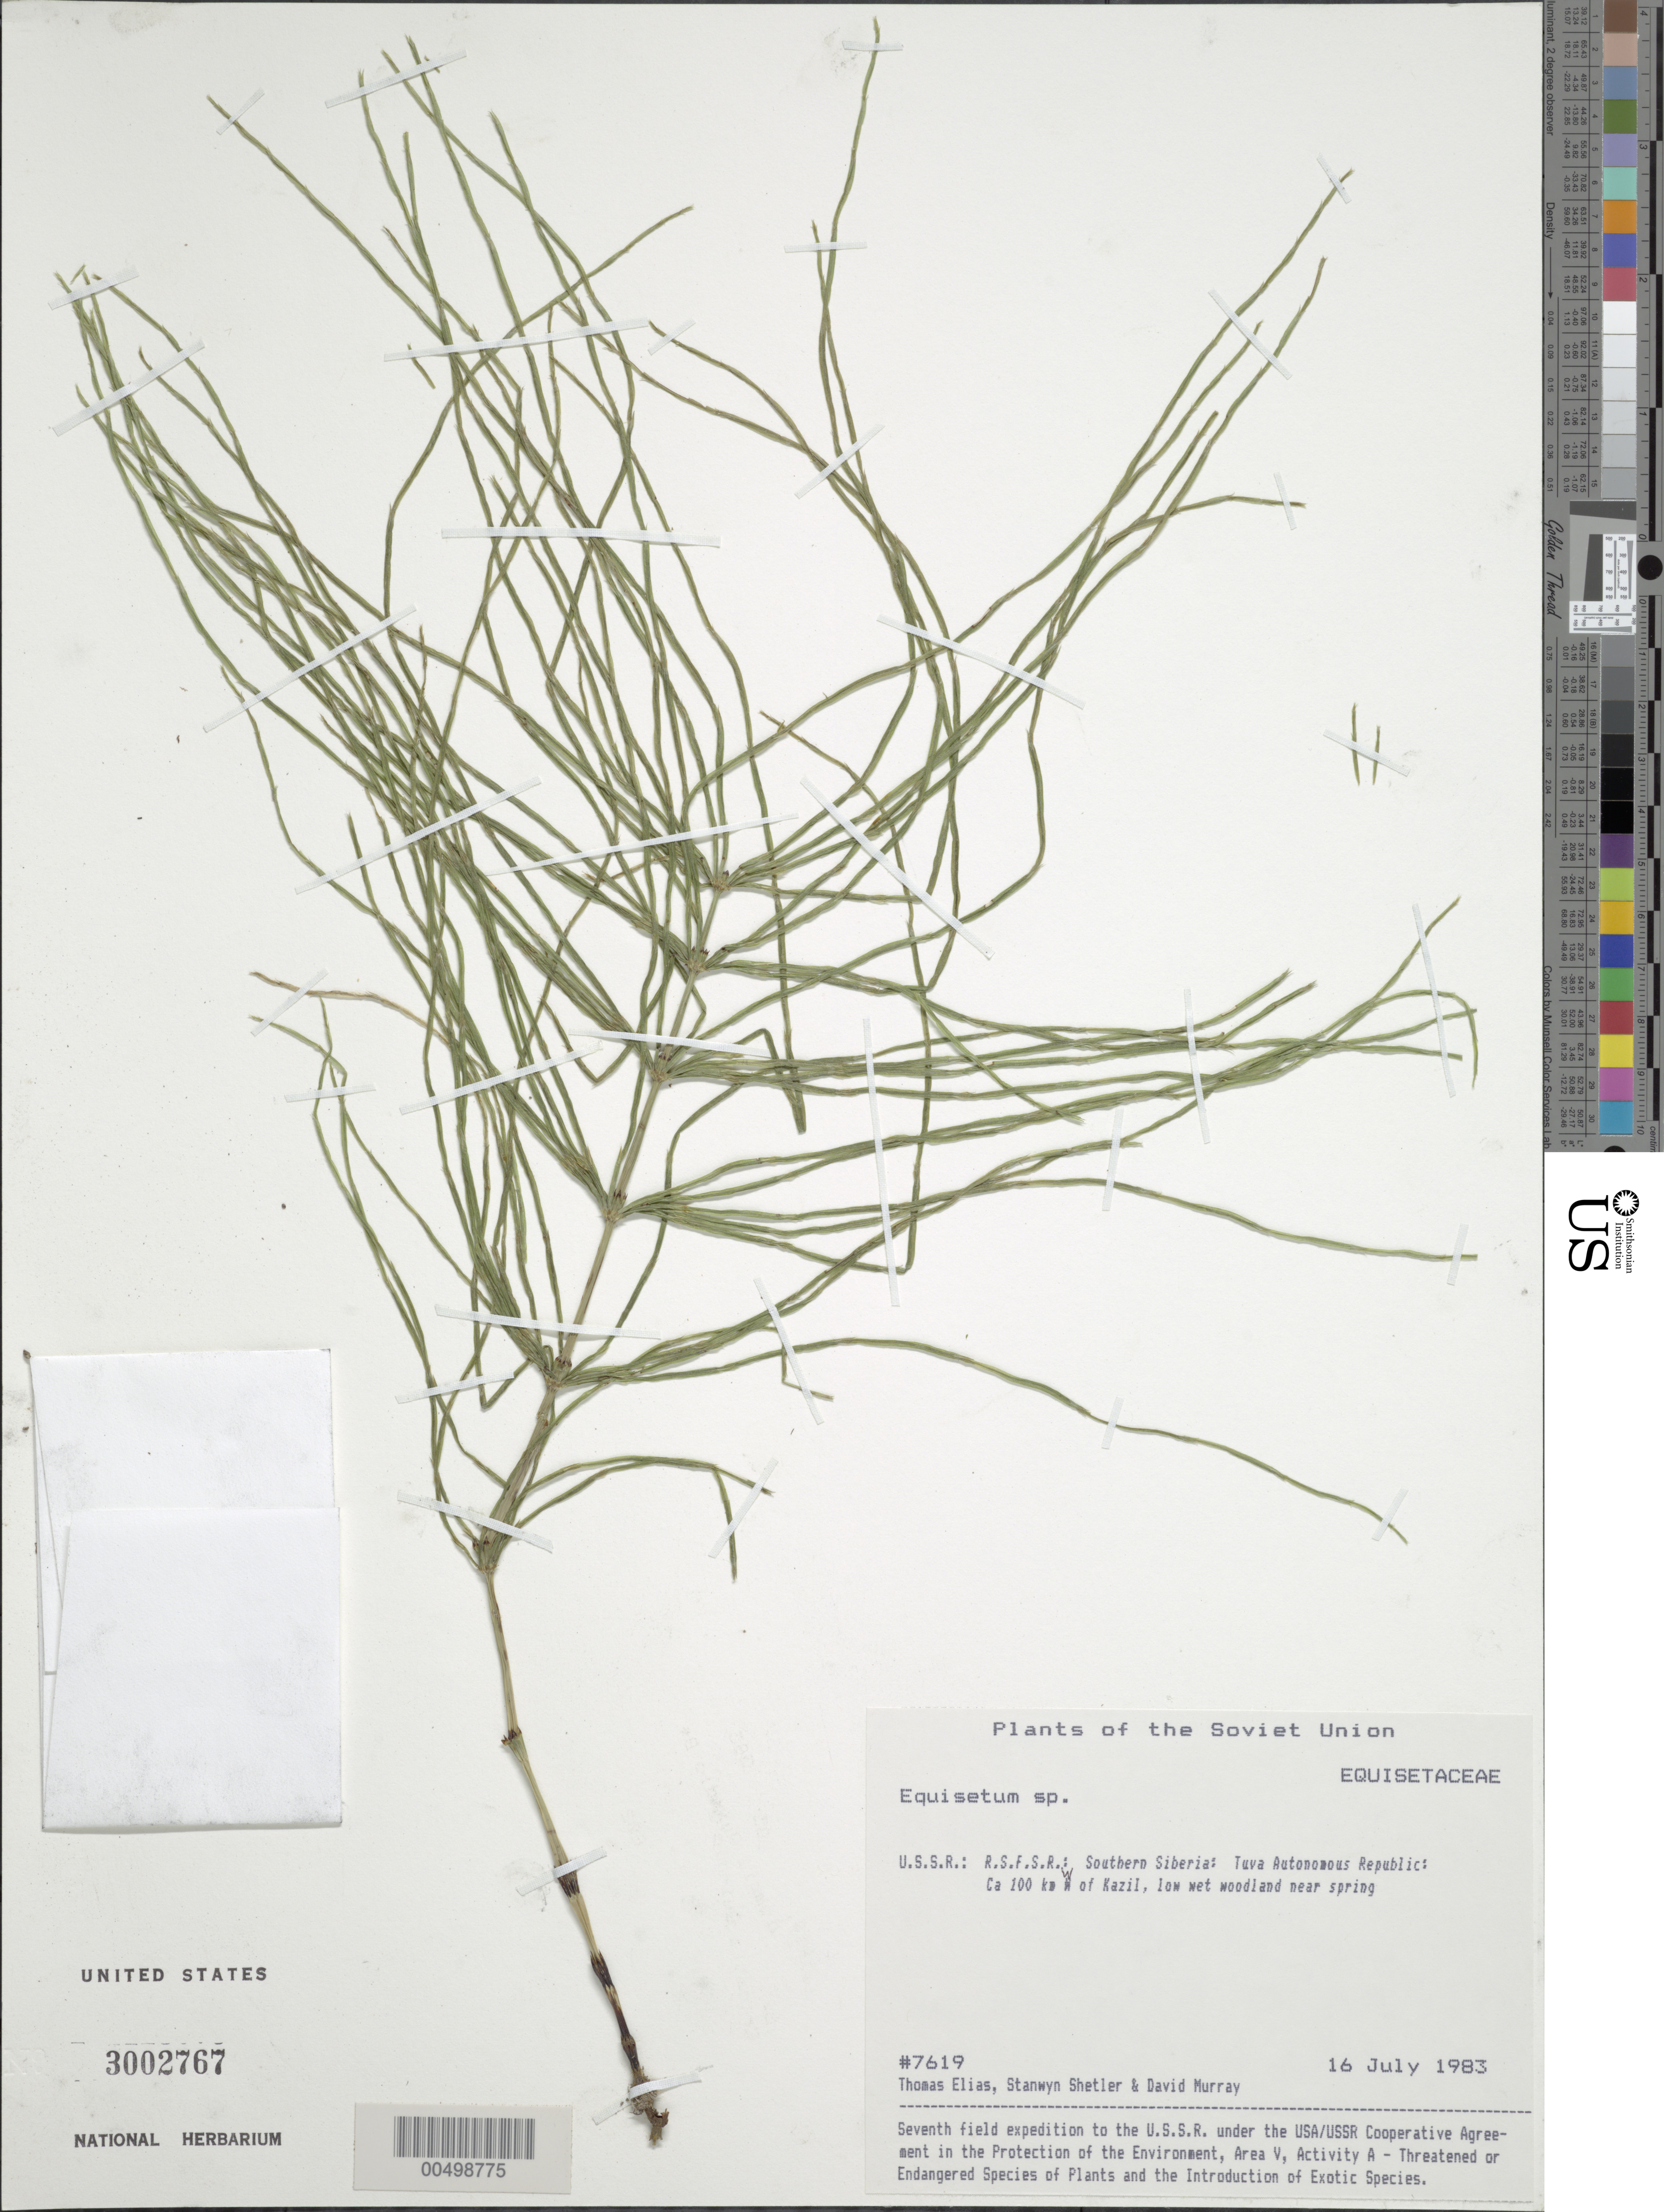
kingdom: Plantae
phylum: Tracheophyta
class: Polypodiopsida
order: Equisetales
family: Equisetaceae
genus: Equisetum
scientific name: Equisetum sp.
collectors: T. Elias, S. Shetler & D. F. Murray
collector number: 7619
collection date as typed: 16 Jul 1983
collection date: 1983-07-16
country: Russian Federation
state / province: Tuva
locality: ca. 100 km W of Kazil [Kyzyl]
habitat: low wet woodland near spring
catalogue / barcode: US 3002767